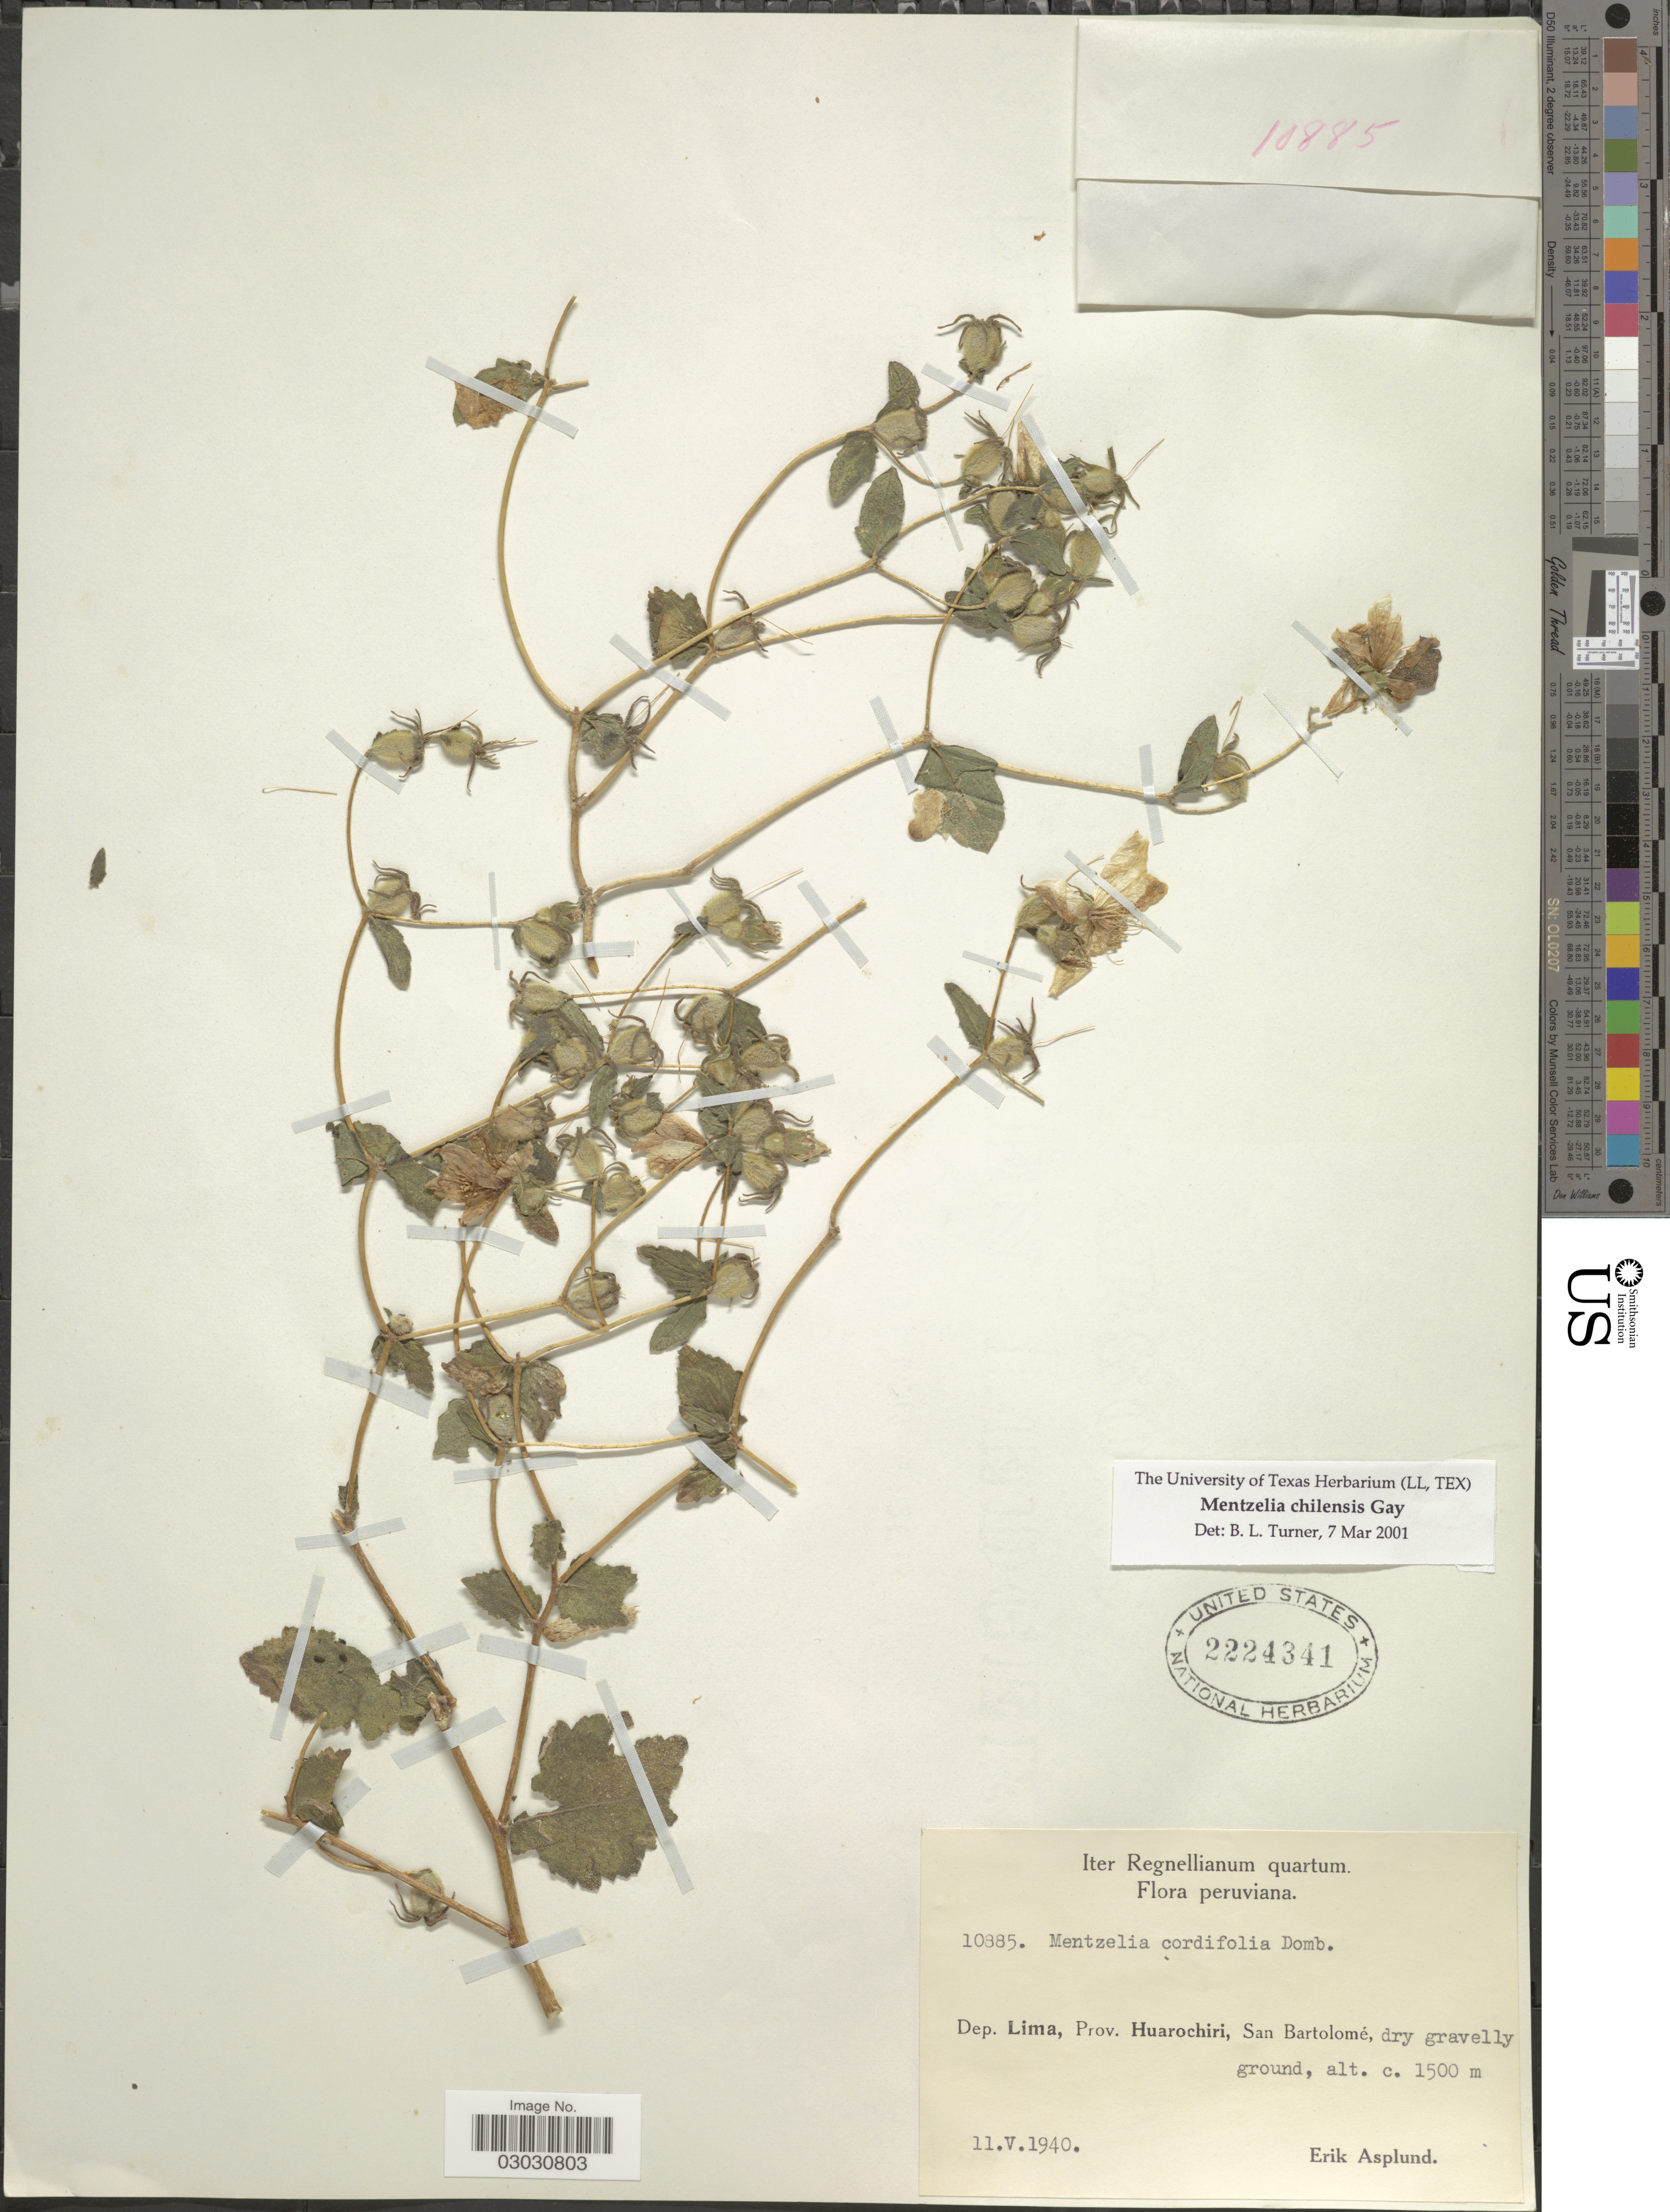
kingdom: Plantae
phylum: Tracheophyta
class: Magnoliopsida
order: Cornales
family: Loasaceae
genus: Mentzelia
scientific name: Mentzelia chilensis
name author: Gay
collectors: E. Asplund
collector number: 10885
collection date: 1940-05-11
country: Peru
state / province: Lima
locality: Dep. Lima, Prov. Huarochiri, San Bartolomé.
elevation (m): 1500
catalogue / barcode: US 2224341